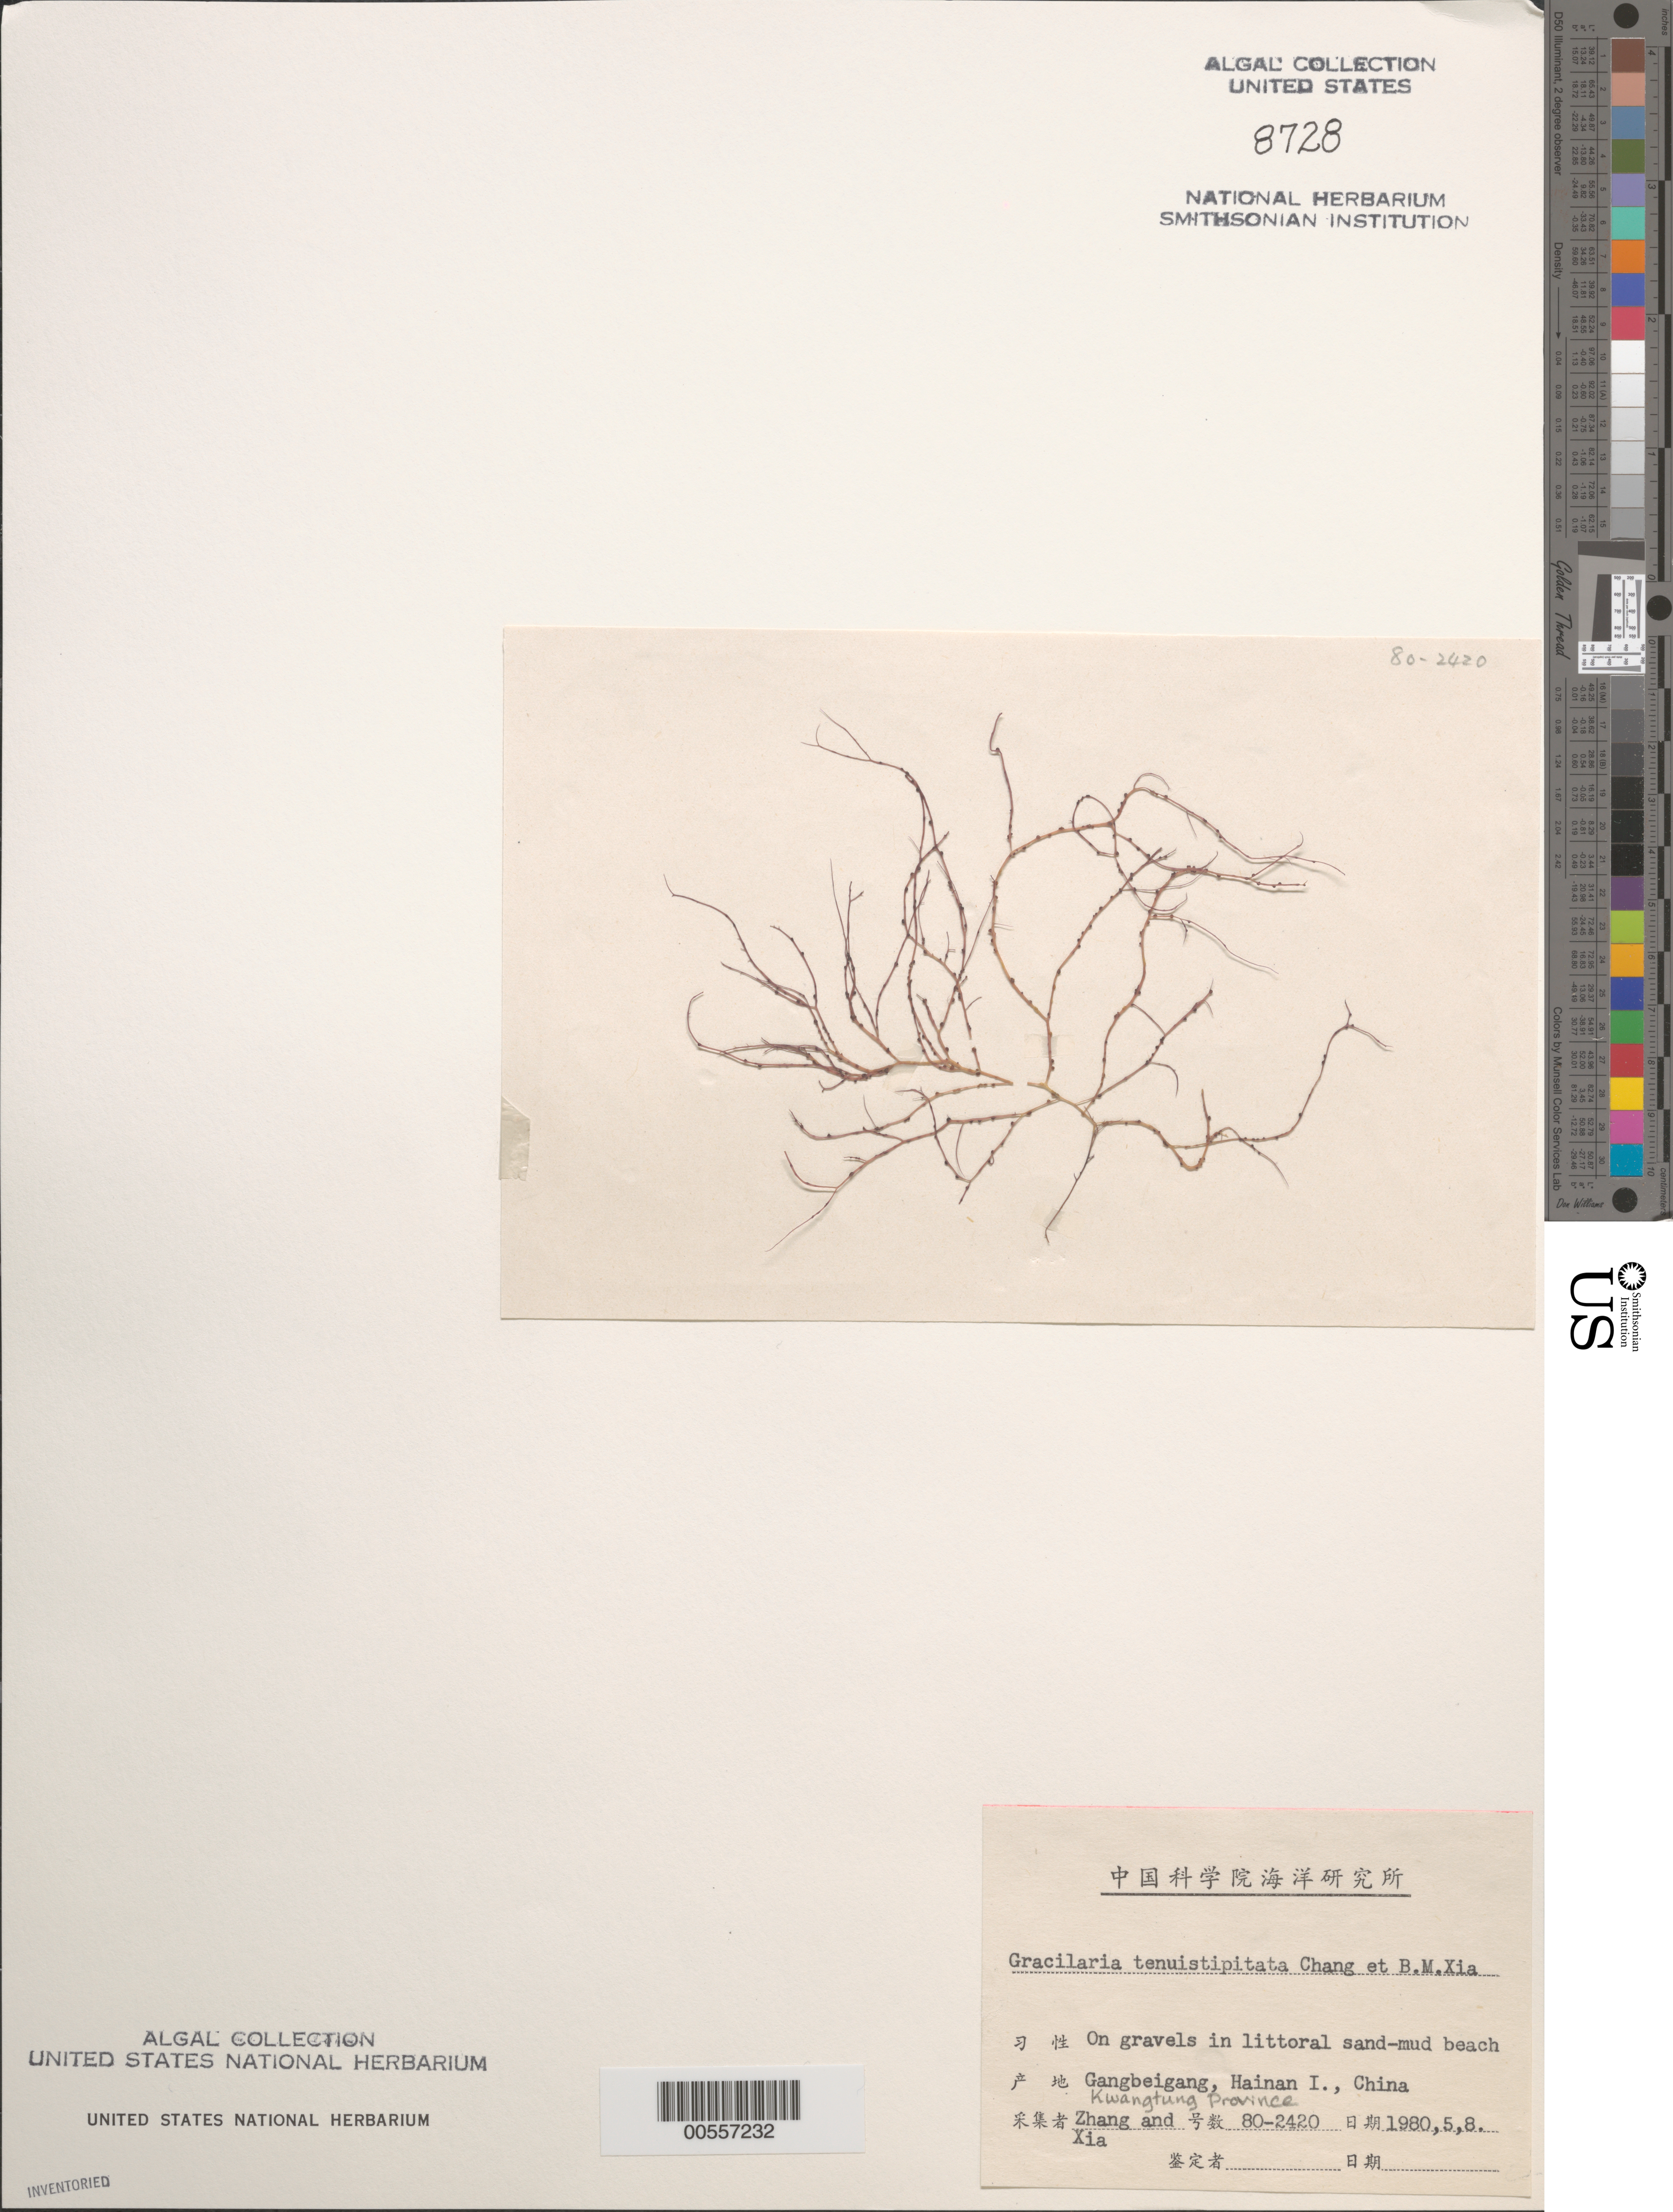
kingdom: Plantae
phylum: Rhodophyta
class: Florideophyceae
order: Gracilariales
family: Gracilariaceae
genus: Gracilaria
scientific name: Gracilaria tenuistipitata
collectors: J. Zhang & B.M. Xia & I.A. Abbott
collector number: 80-2420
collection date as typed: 08 May 1980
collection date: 1980-05-08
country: China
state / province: Hainan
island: Hainan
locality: Gangbeigang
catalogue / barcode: US 8728